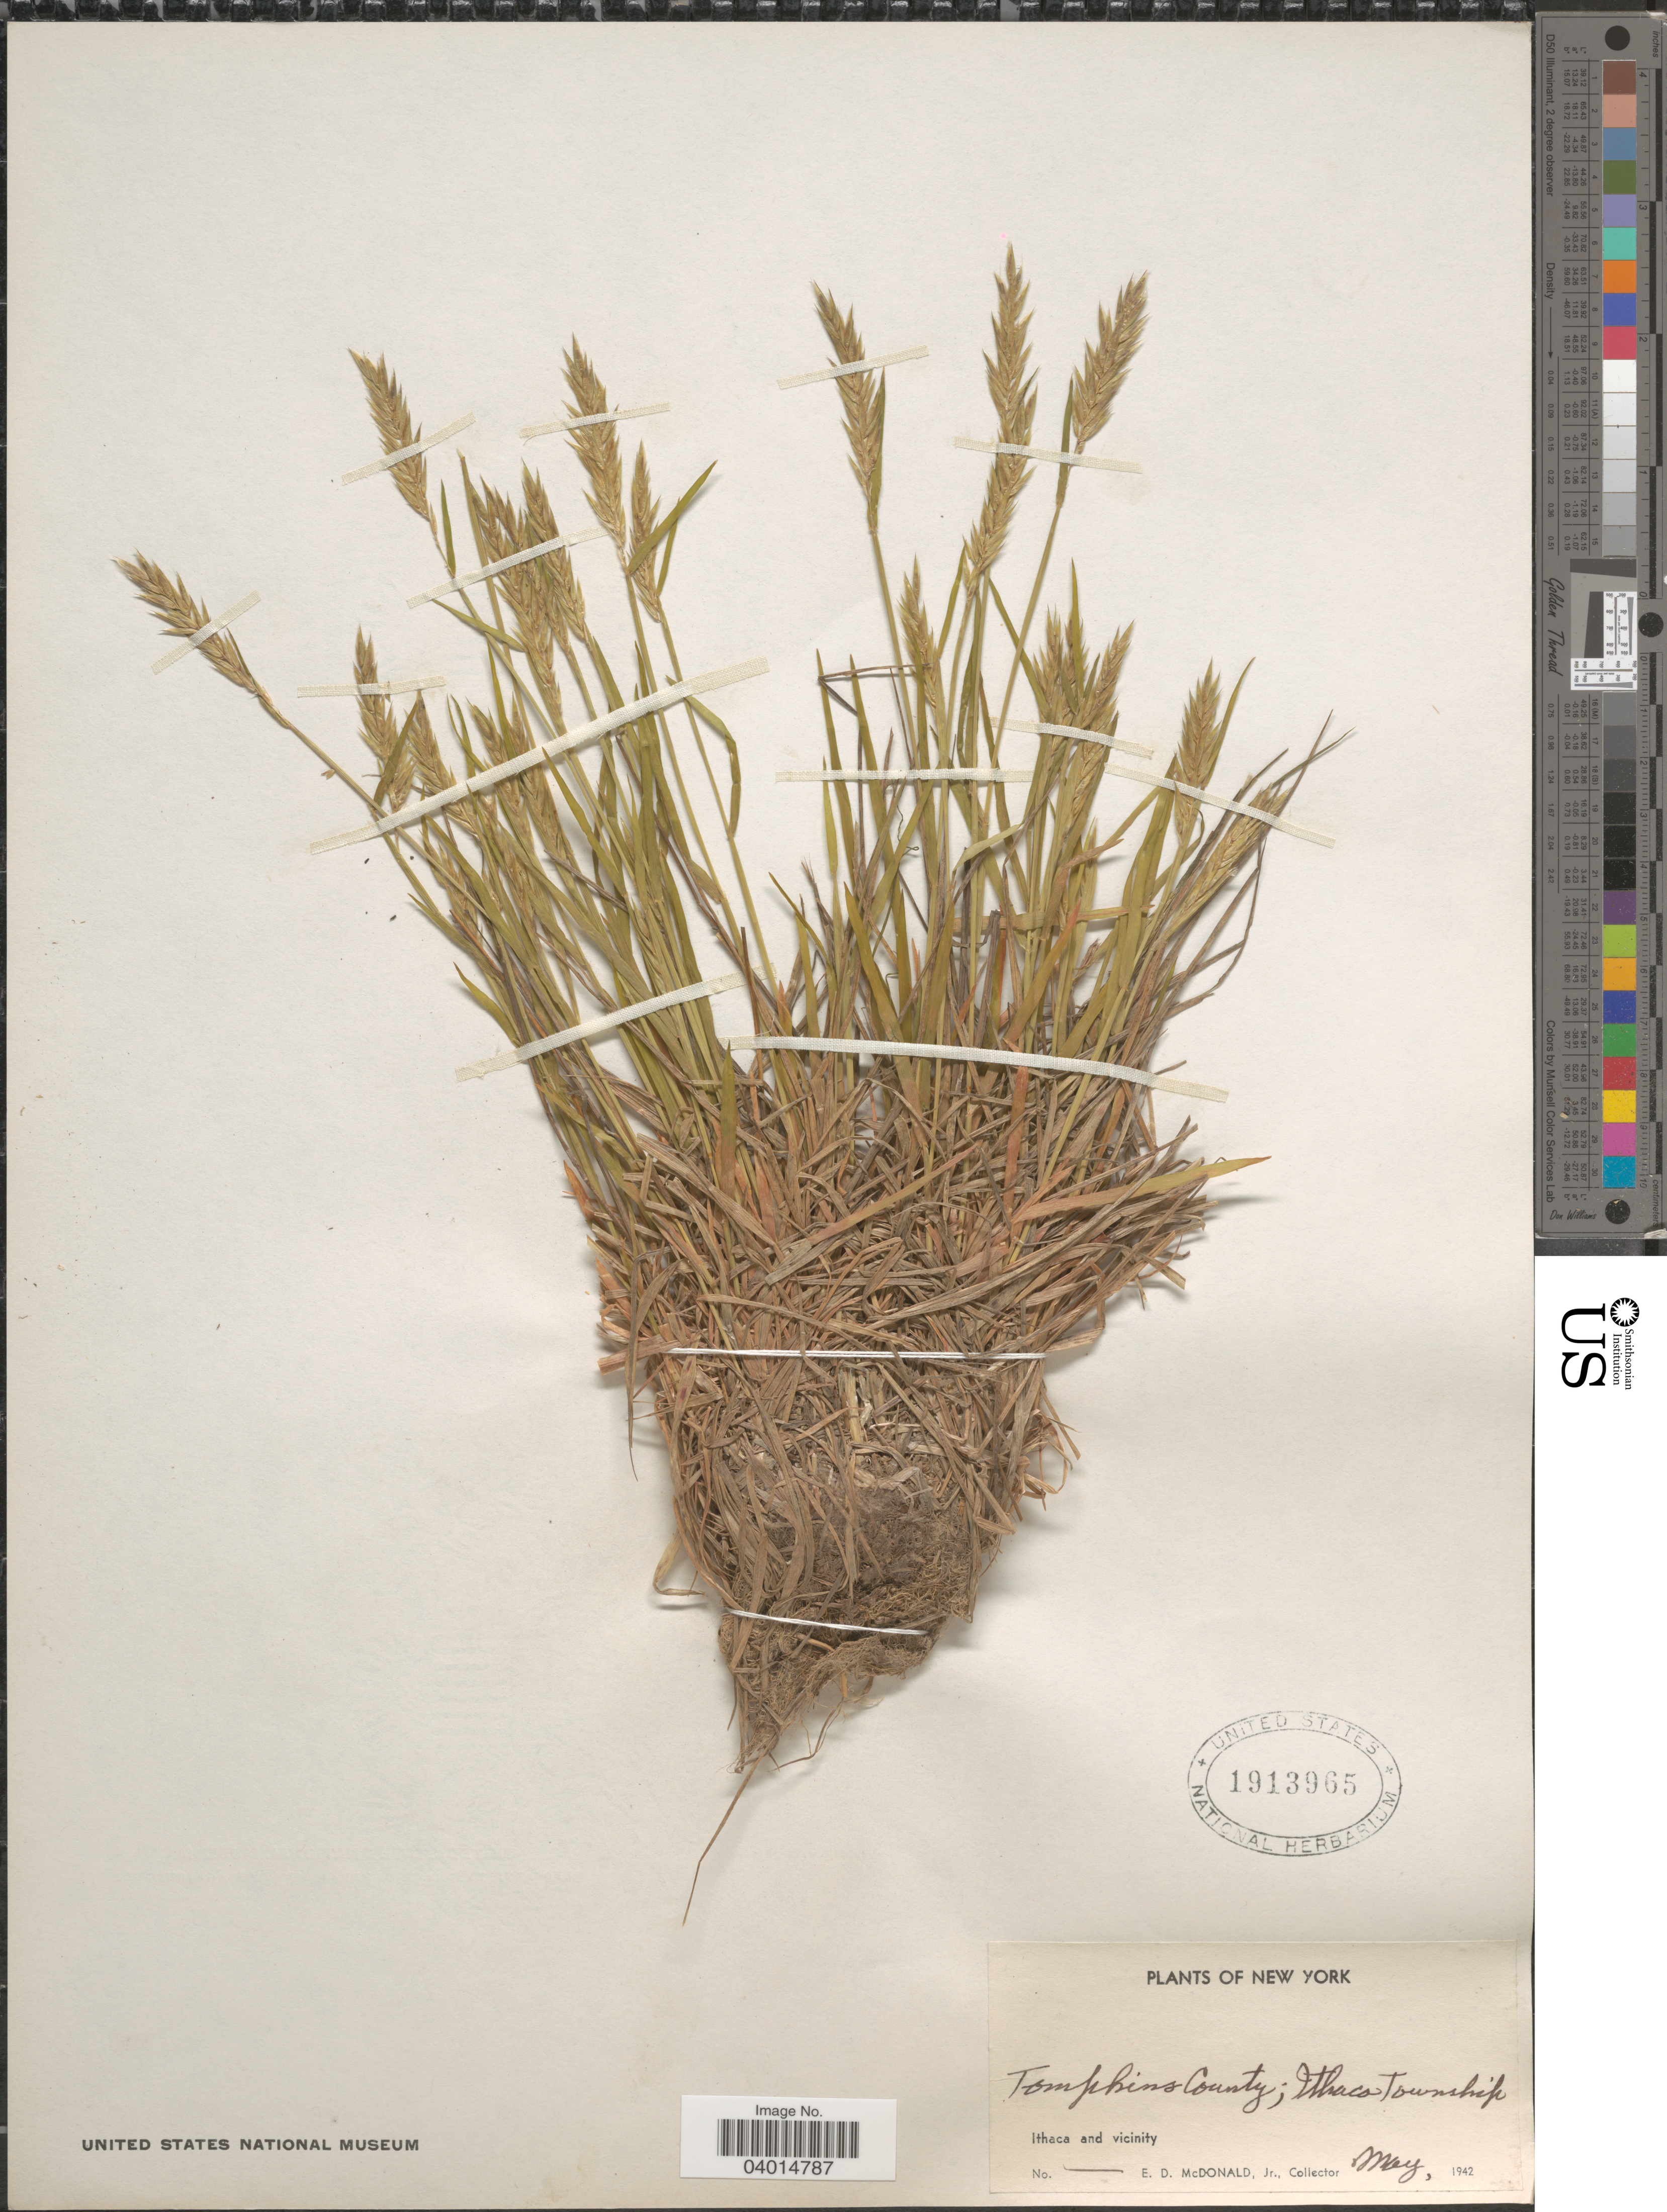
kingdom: Plantae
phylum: Tracheophyta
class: Liliopsida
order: Poales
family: Poaceae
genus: Anthoxanthum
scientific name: Anthoxanthum odoratum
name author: L.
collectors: E. D. McDonald Jr.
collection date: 1942-05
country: United States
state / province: New York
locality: Tompkins County, Ithaca Township. Ithaca and vicinity.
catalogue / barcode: US 1913965